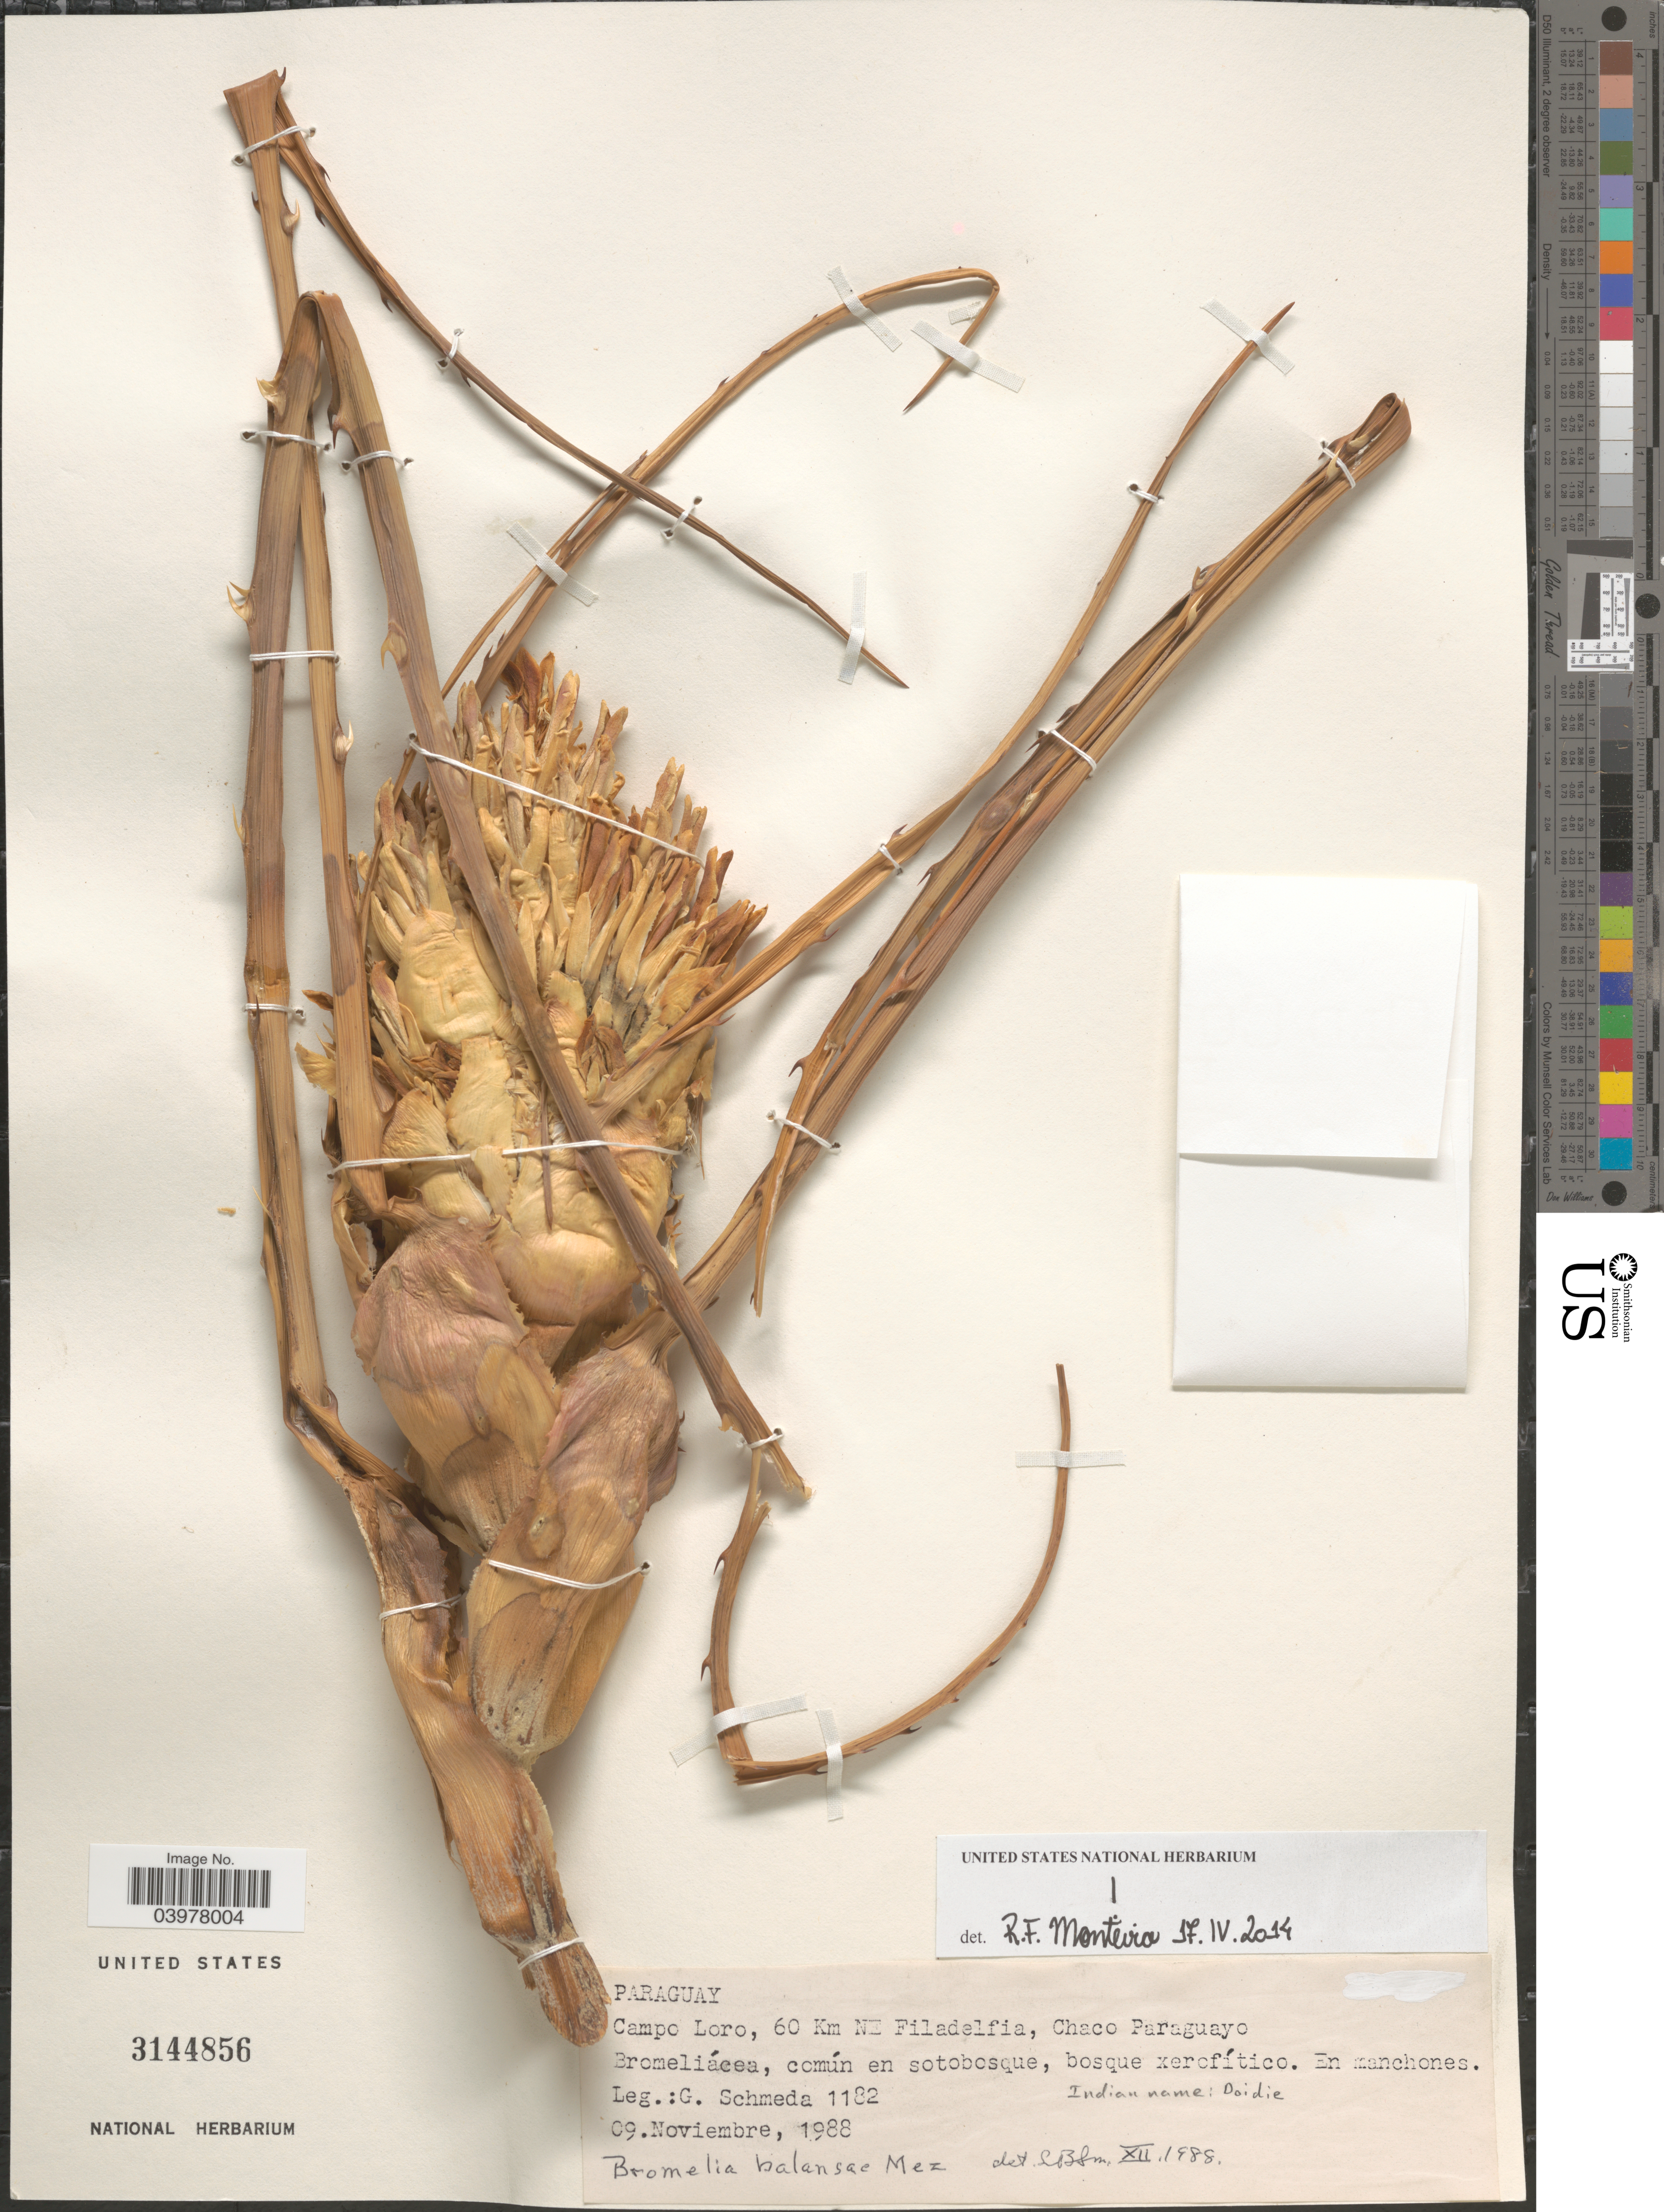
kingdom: Plantae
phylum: Tracheophyta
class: Liliopsida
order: Poales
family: Bromeliaceae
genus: Bromelia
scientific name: Bromelia balansae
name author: Mez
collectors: G. Schmeda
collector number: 1182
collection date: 1988-11-09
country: Paraguay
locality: Campo Loro, 60 Km NE Filadelfia, Chaco Paraguayo.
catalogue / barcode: US 3144856